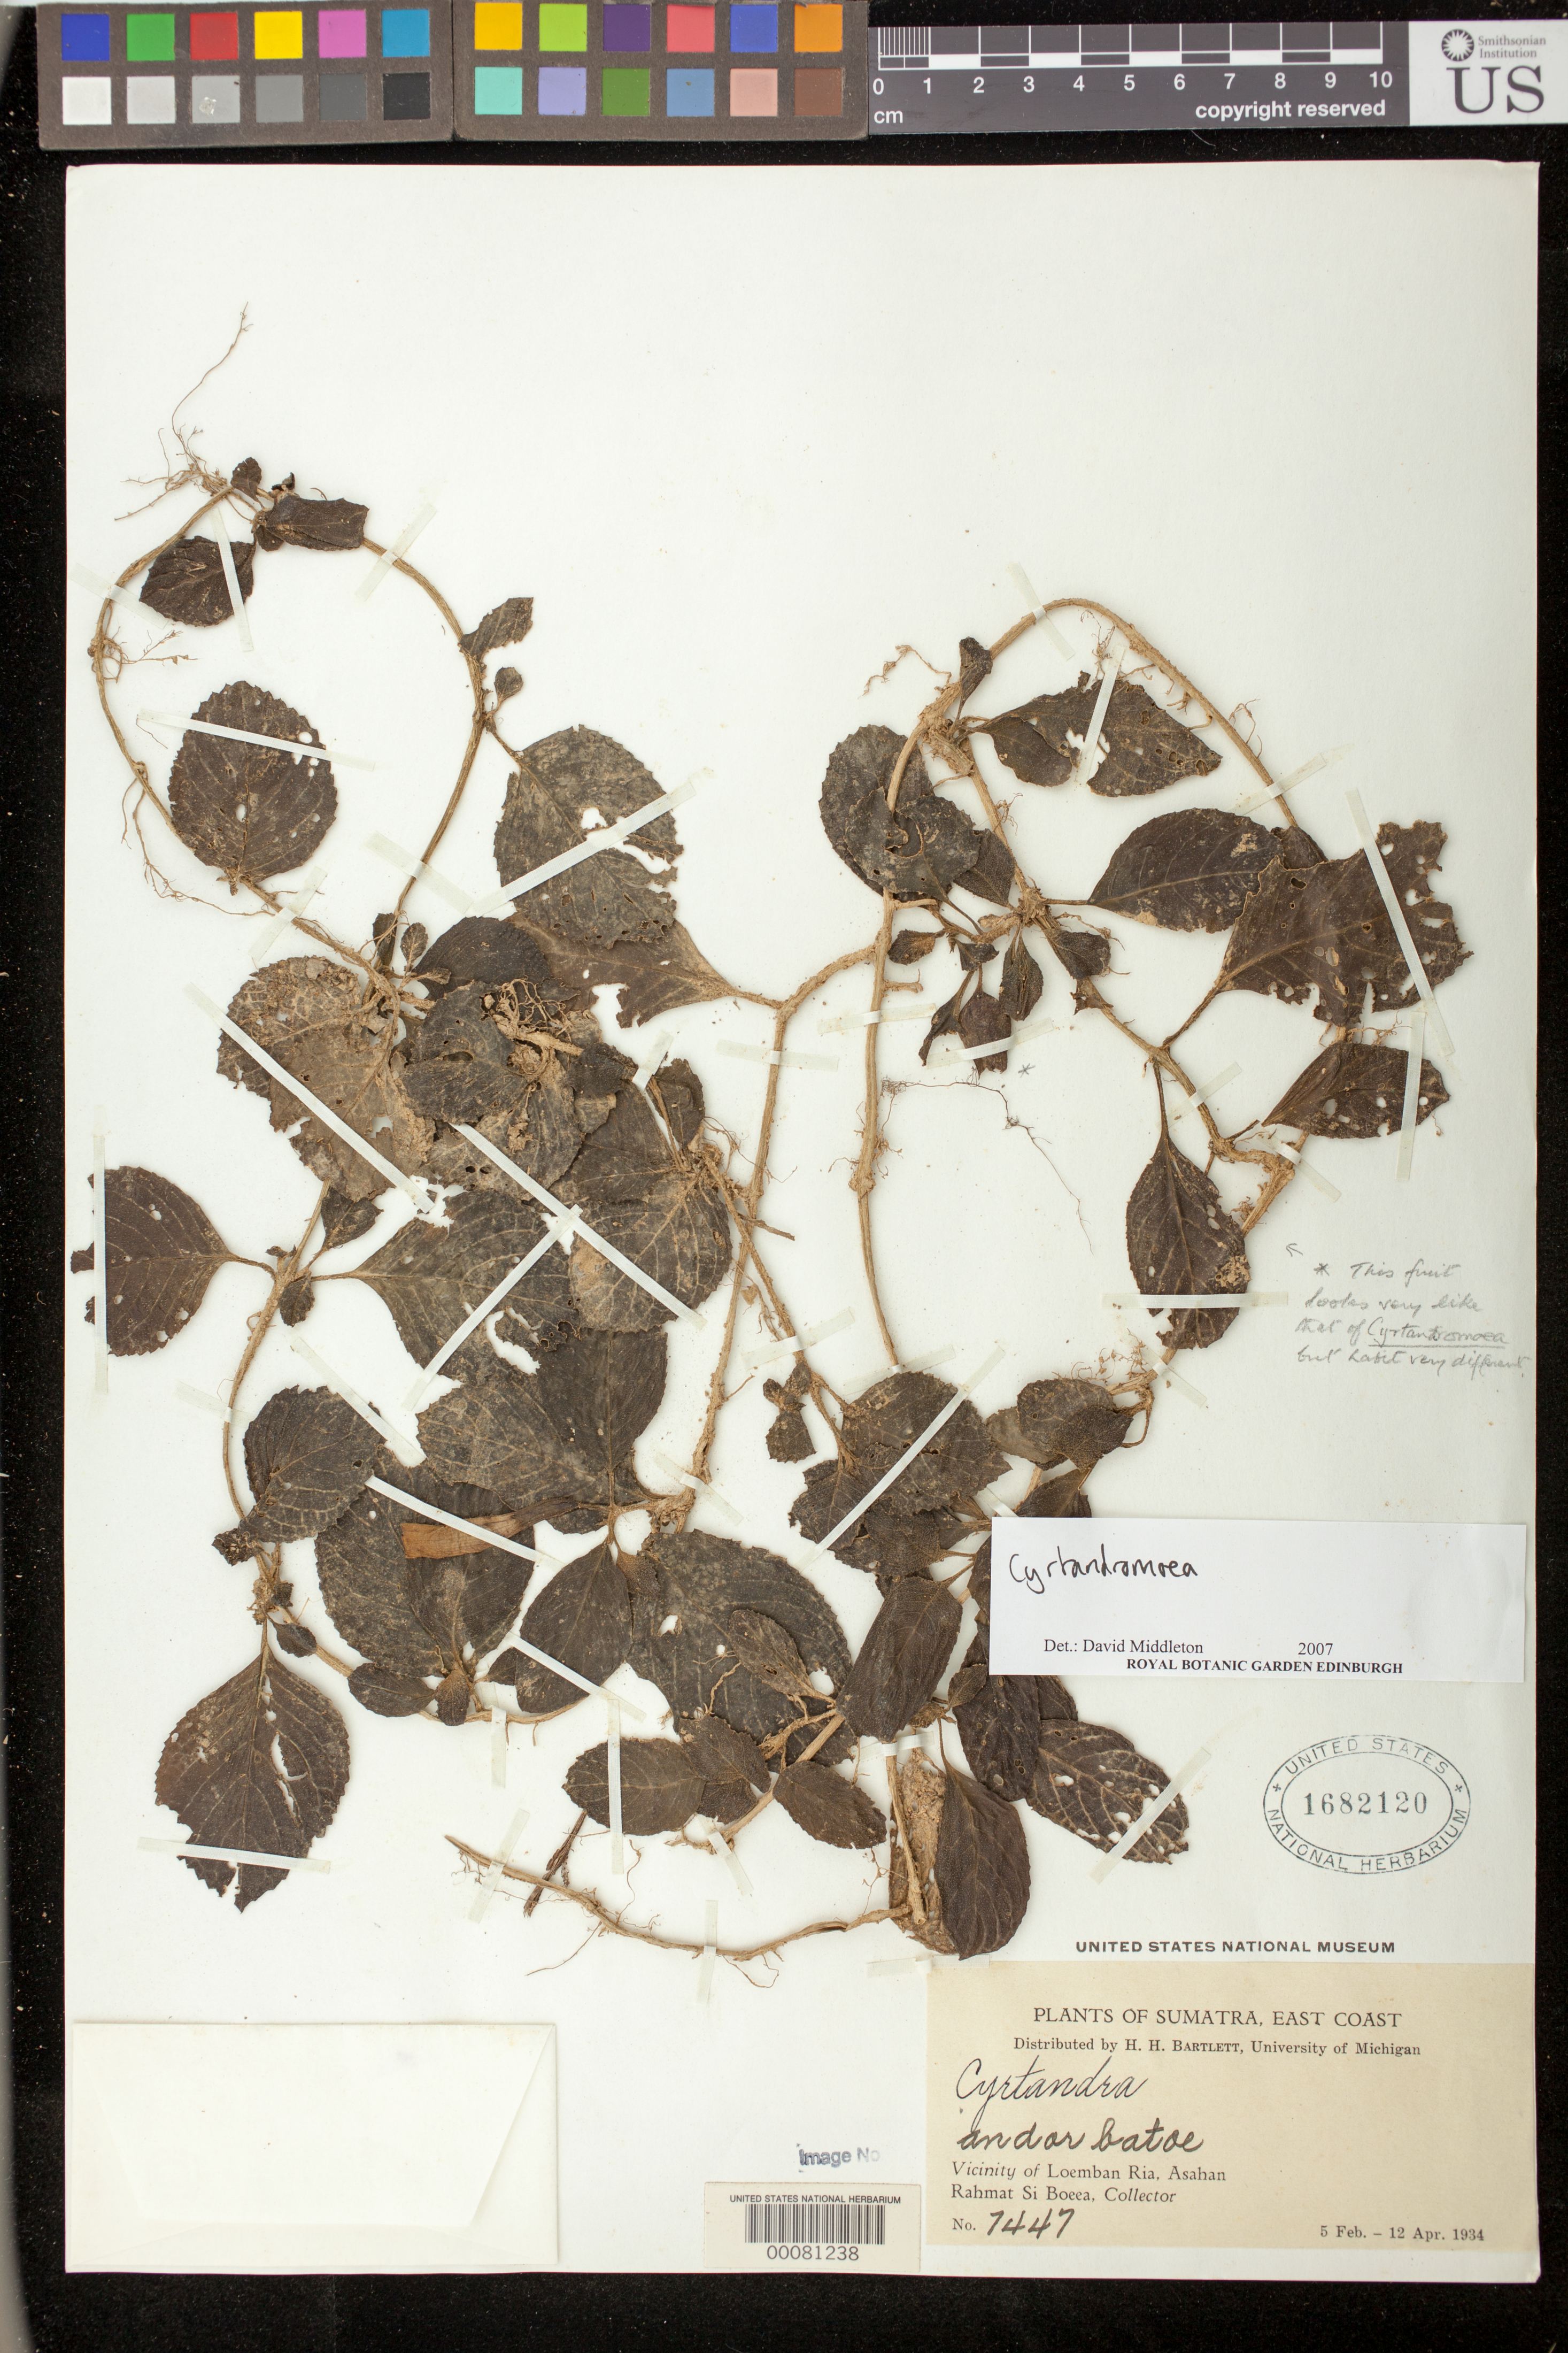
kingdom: Plantae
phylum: Tracheophyta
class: Magnoliopsida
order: Lamiales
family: Gesneriaceae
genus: Cyrtandra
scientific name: Cyrtandra sp.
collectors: Rahmat Si Boeea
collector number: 7447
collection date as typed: Feb-Apr 1934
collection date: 1934-02/1934-04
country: Indonesia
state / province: Sumatra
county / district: Sumatera Utara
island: Sumatra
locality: East coast, vicinity of loemban ria, asahan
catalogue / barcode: US 1682120